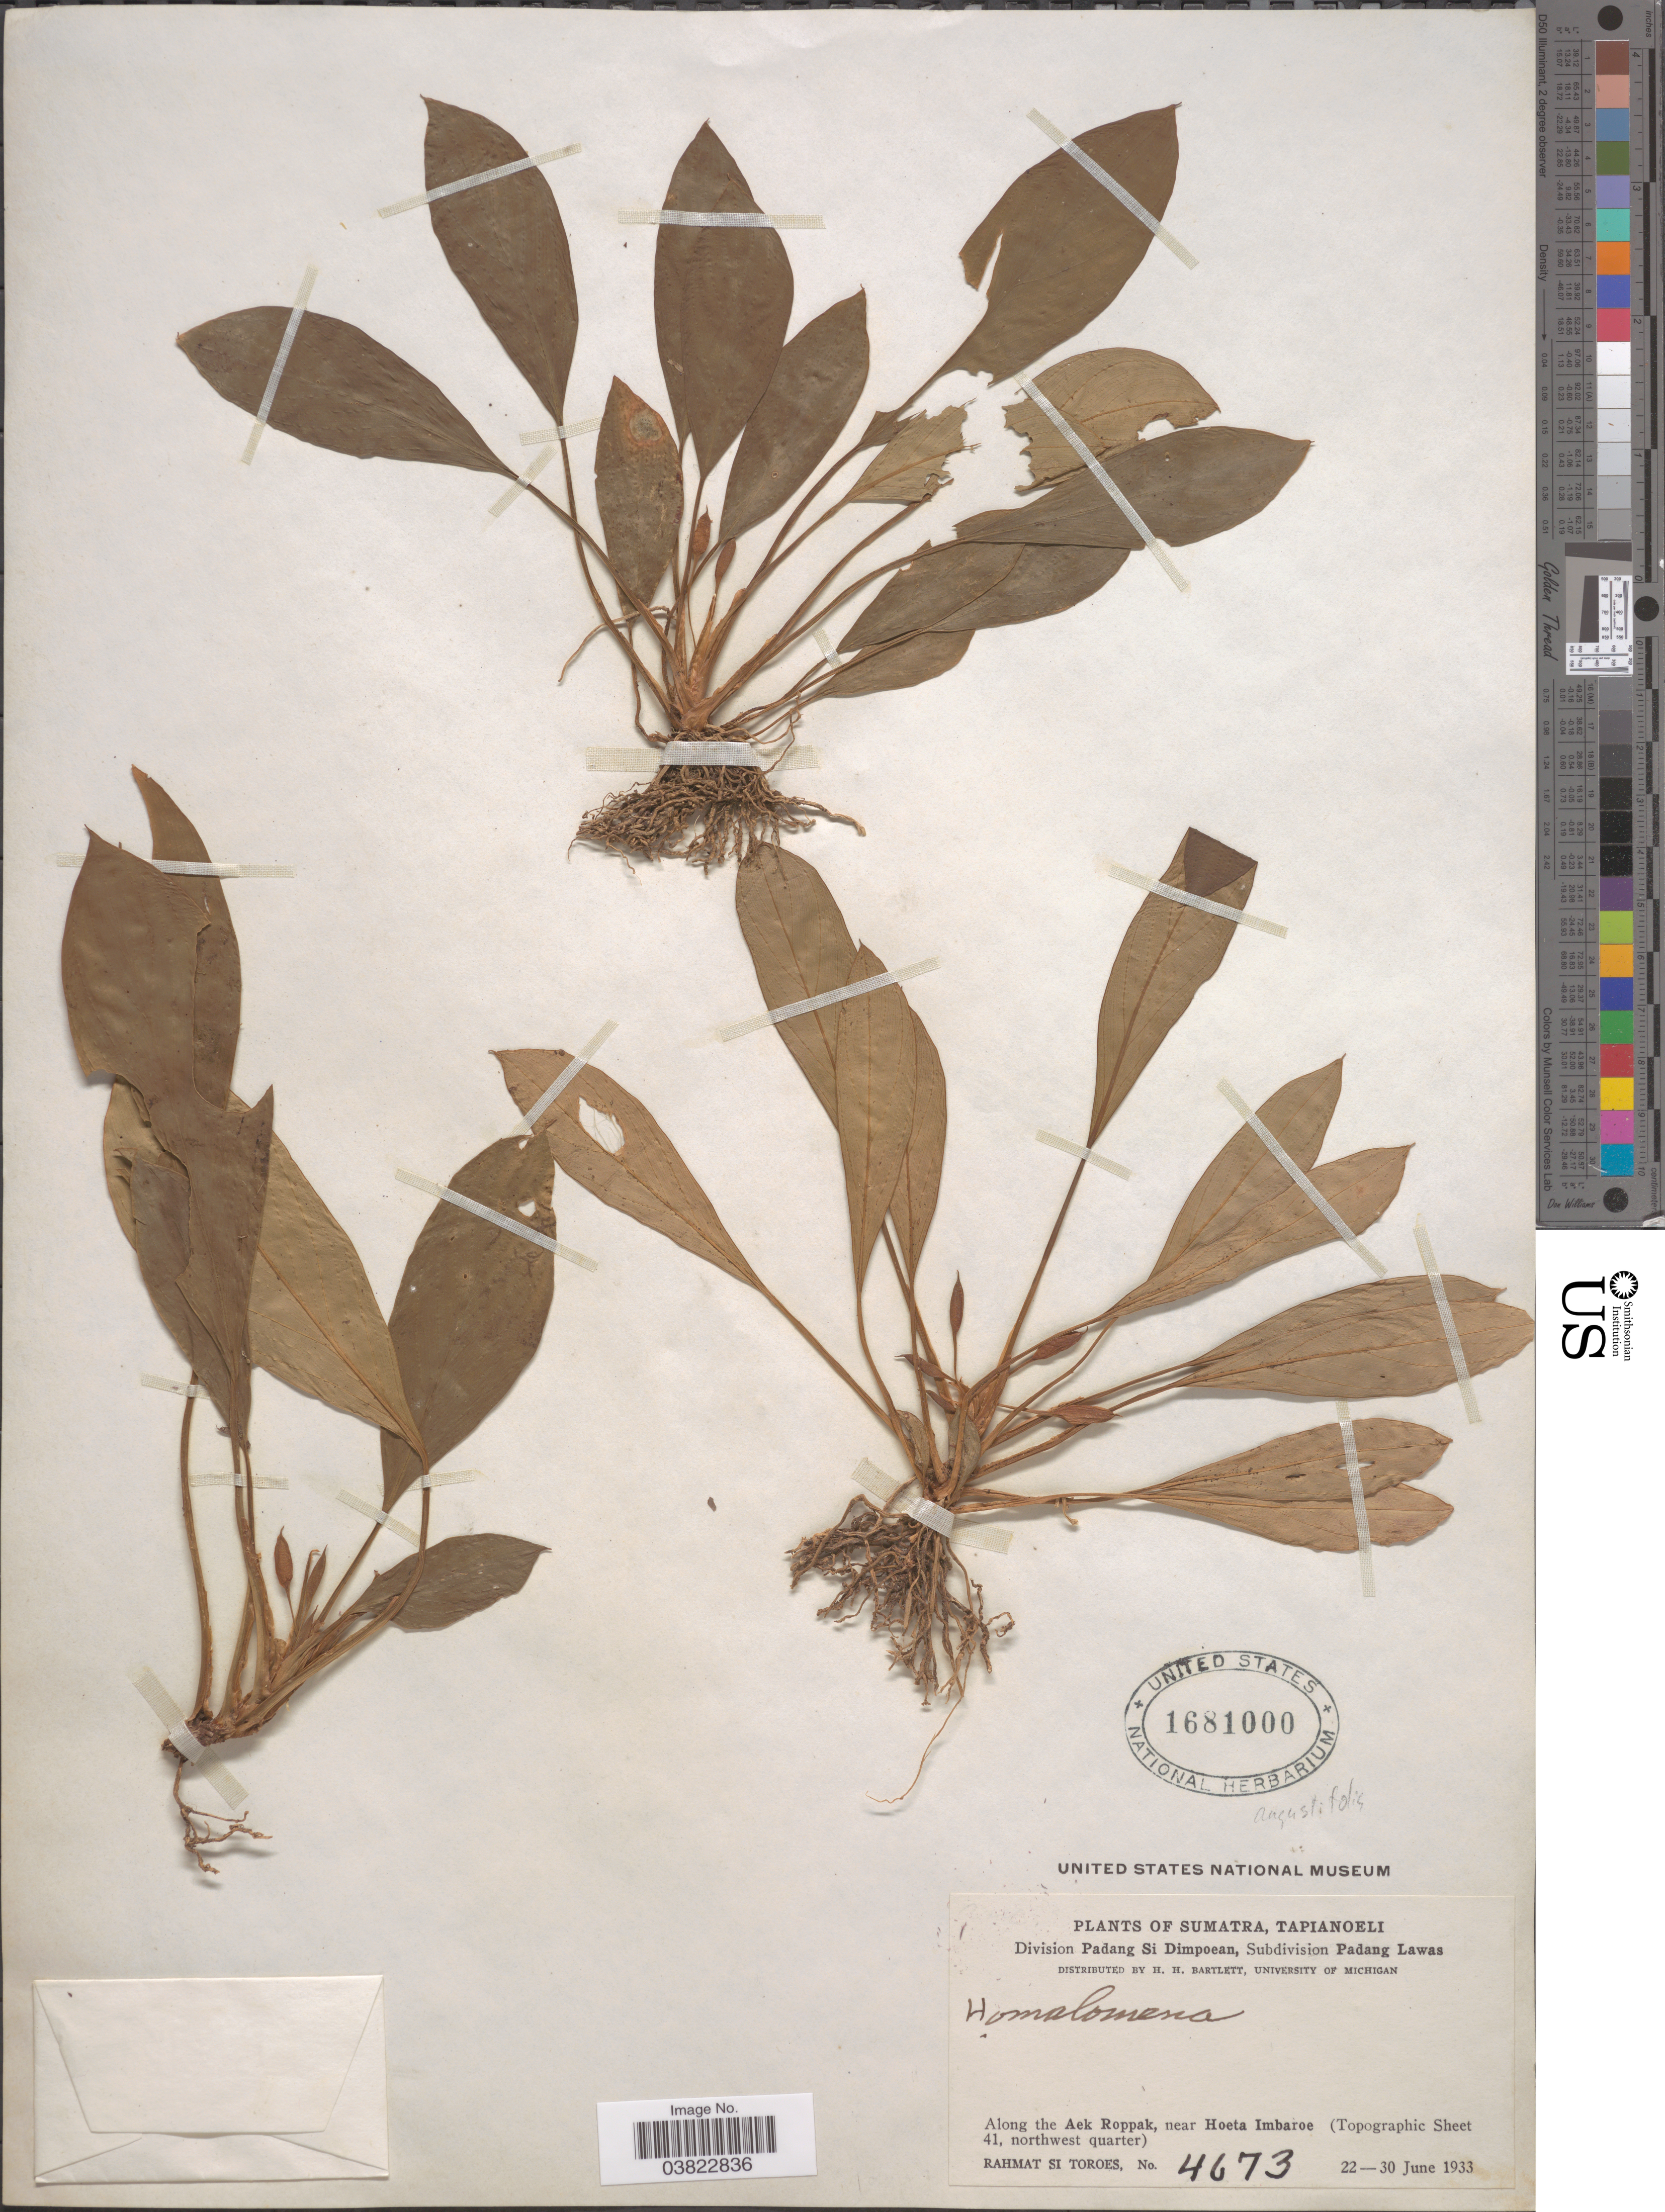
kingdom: Plantae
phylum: Tracheophyta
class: Liliopsida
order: Alismatales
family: Araceae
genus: Homalomena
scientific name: Homalomena angustifolia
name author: (Jack) Hook. f.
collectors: Rahmat Si Boeea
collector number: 4673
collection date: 1933-06-22/1933-06-30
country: Indonesia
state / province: Sumatra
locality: Tapianoeli. Division Padang Si Dimpoean, Subdivision Padang Lawas. Along the Aek Roppak, near Hoeta Imbaroe (Topographic Sheet 41, northwest quarter).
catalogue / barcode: US 1681000